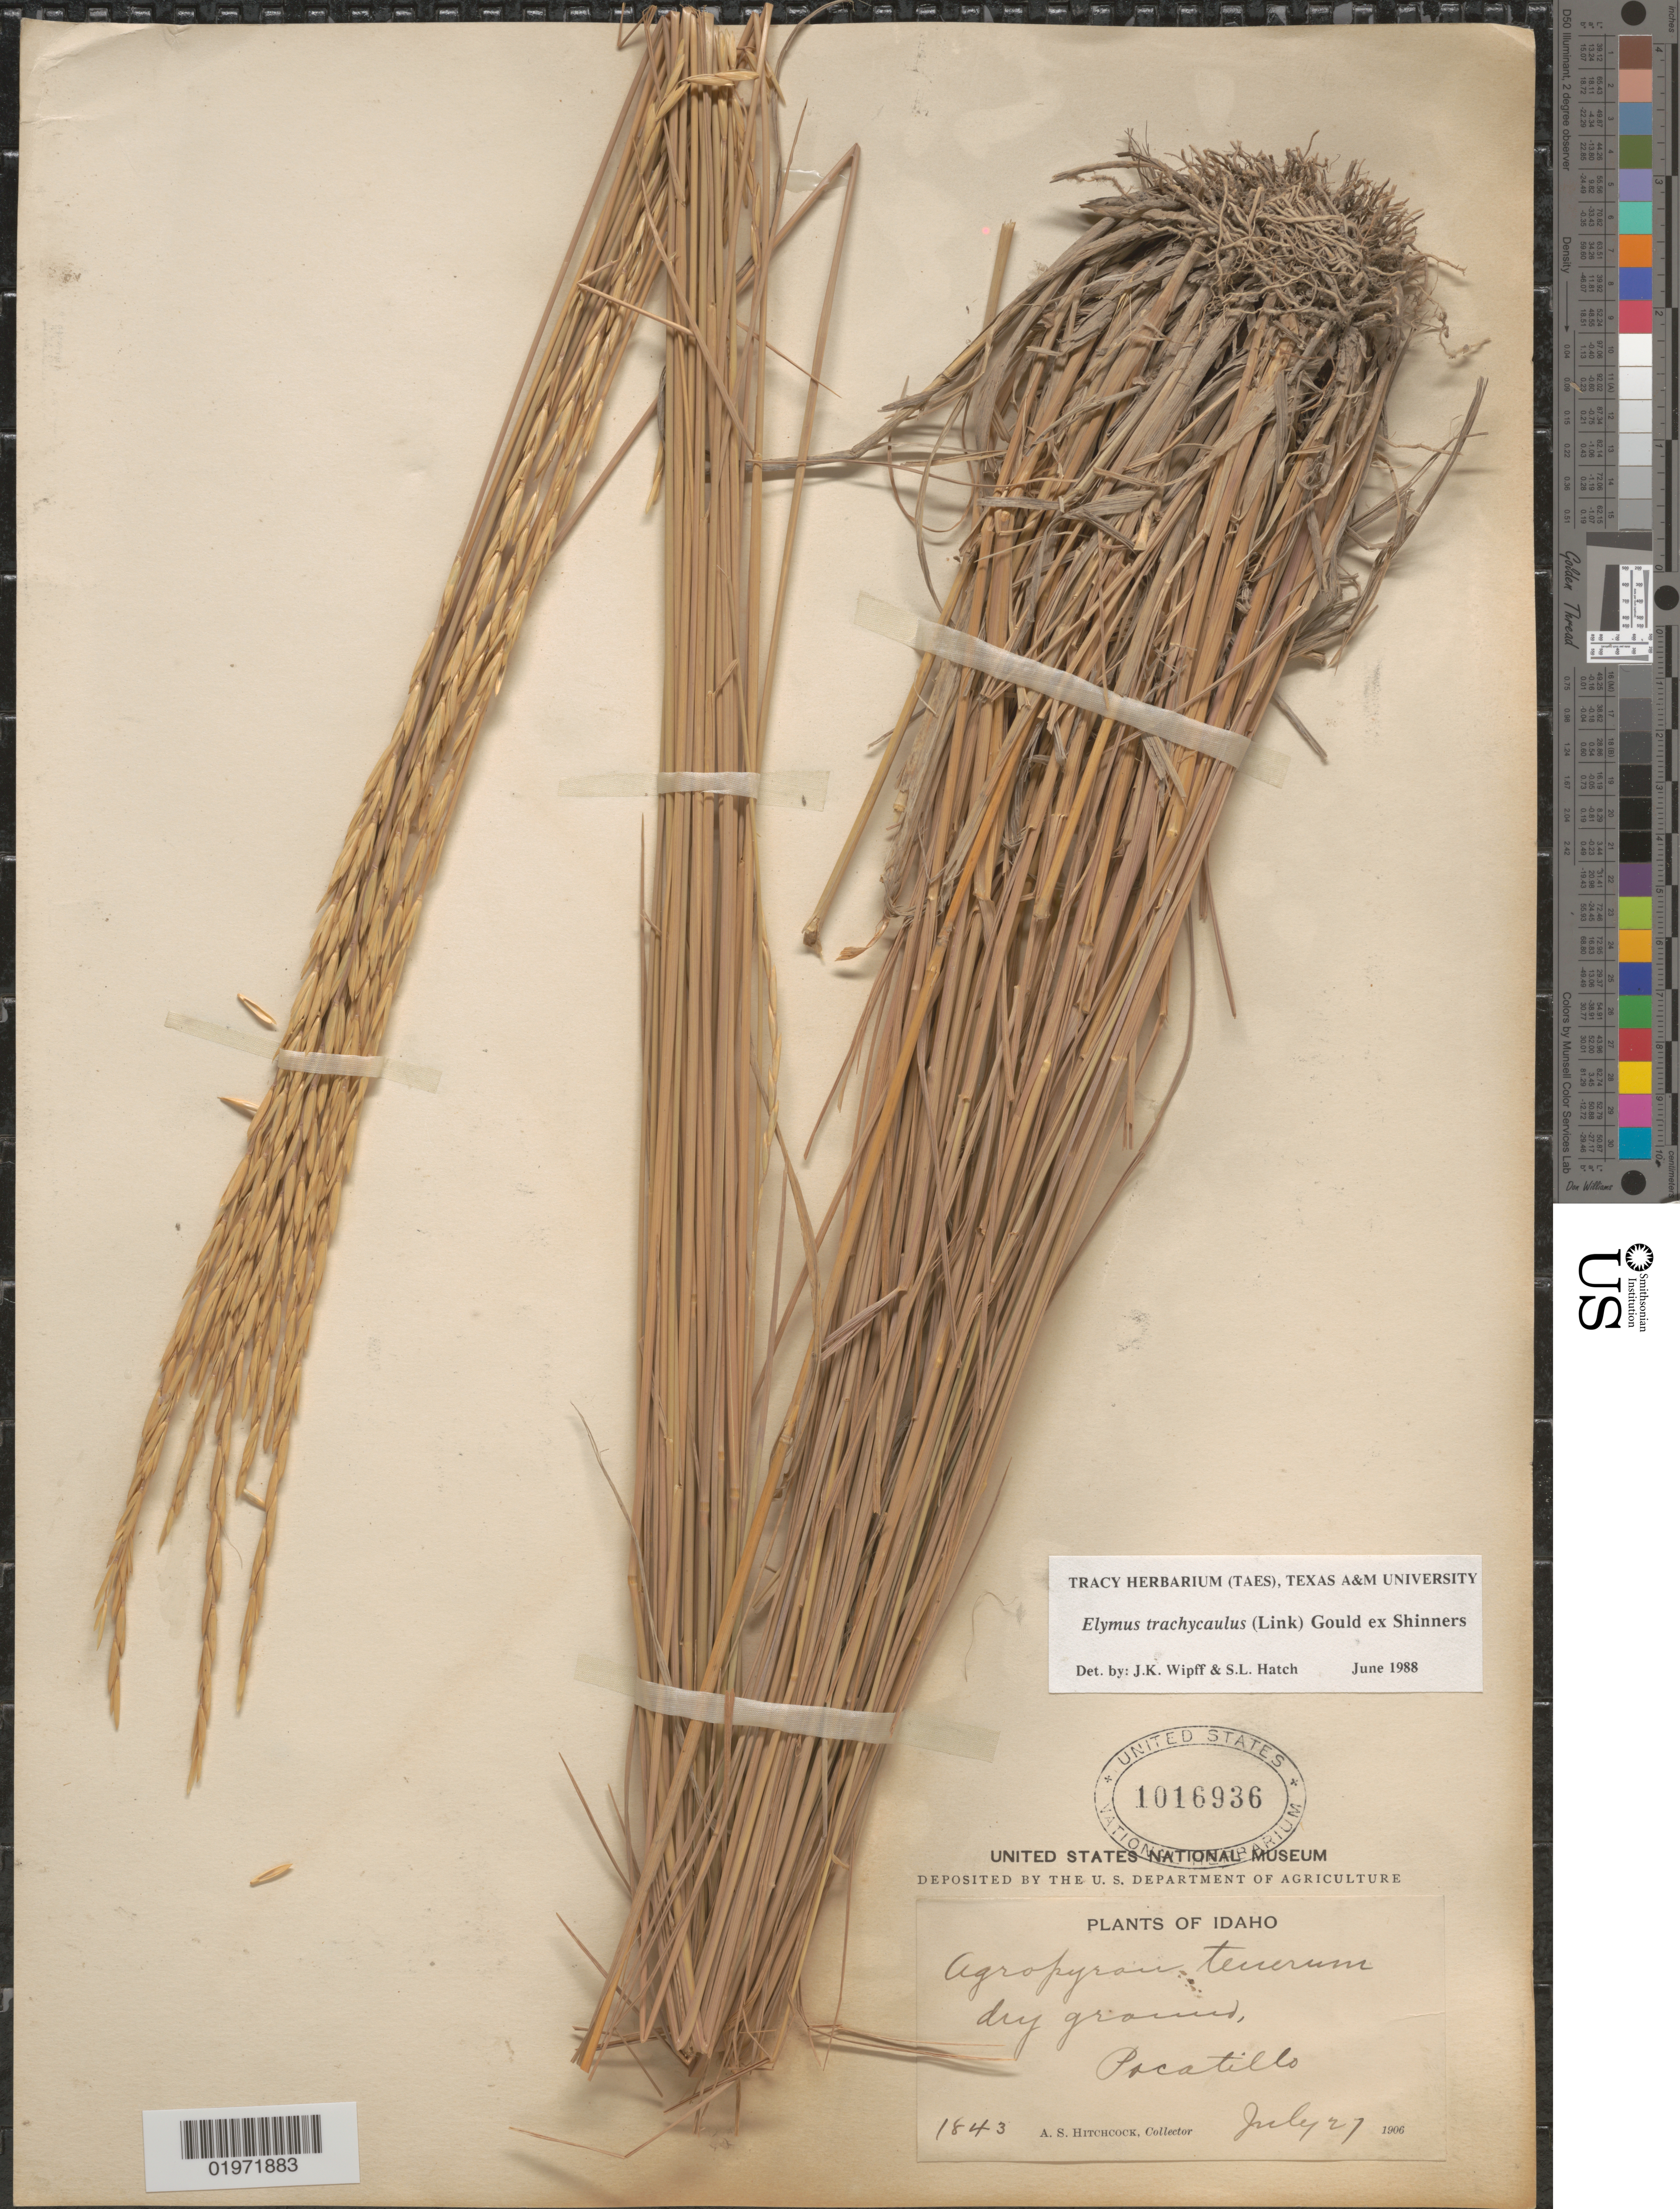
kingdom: Plantae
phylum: Tracheophyta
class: Liliopsida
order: Poales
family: Poaceae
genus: Elymus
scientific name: Elymus trachycaulus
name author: (Link) Gould ex Shinners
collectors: A. S. Hitchcock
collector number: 1843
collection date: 1906-07-27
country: United States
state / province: Idaho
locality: Dry ground, Pocatillo.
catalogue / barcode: US 1016936